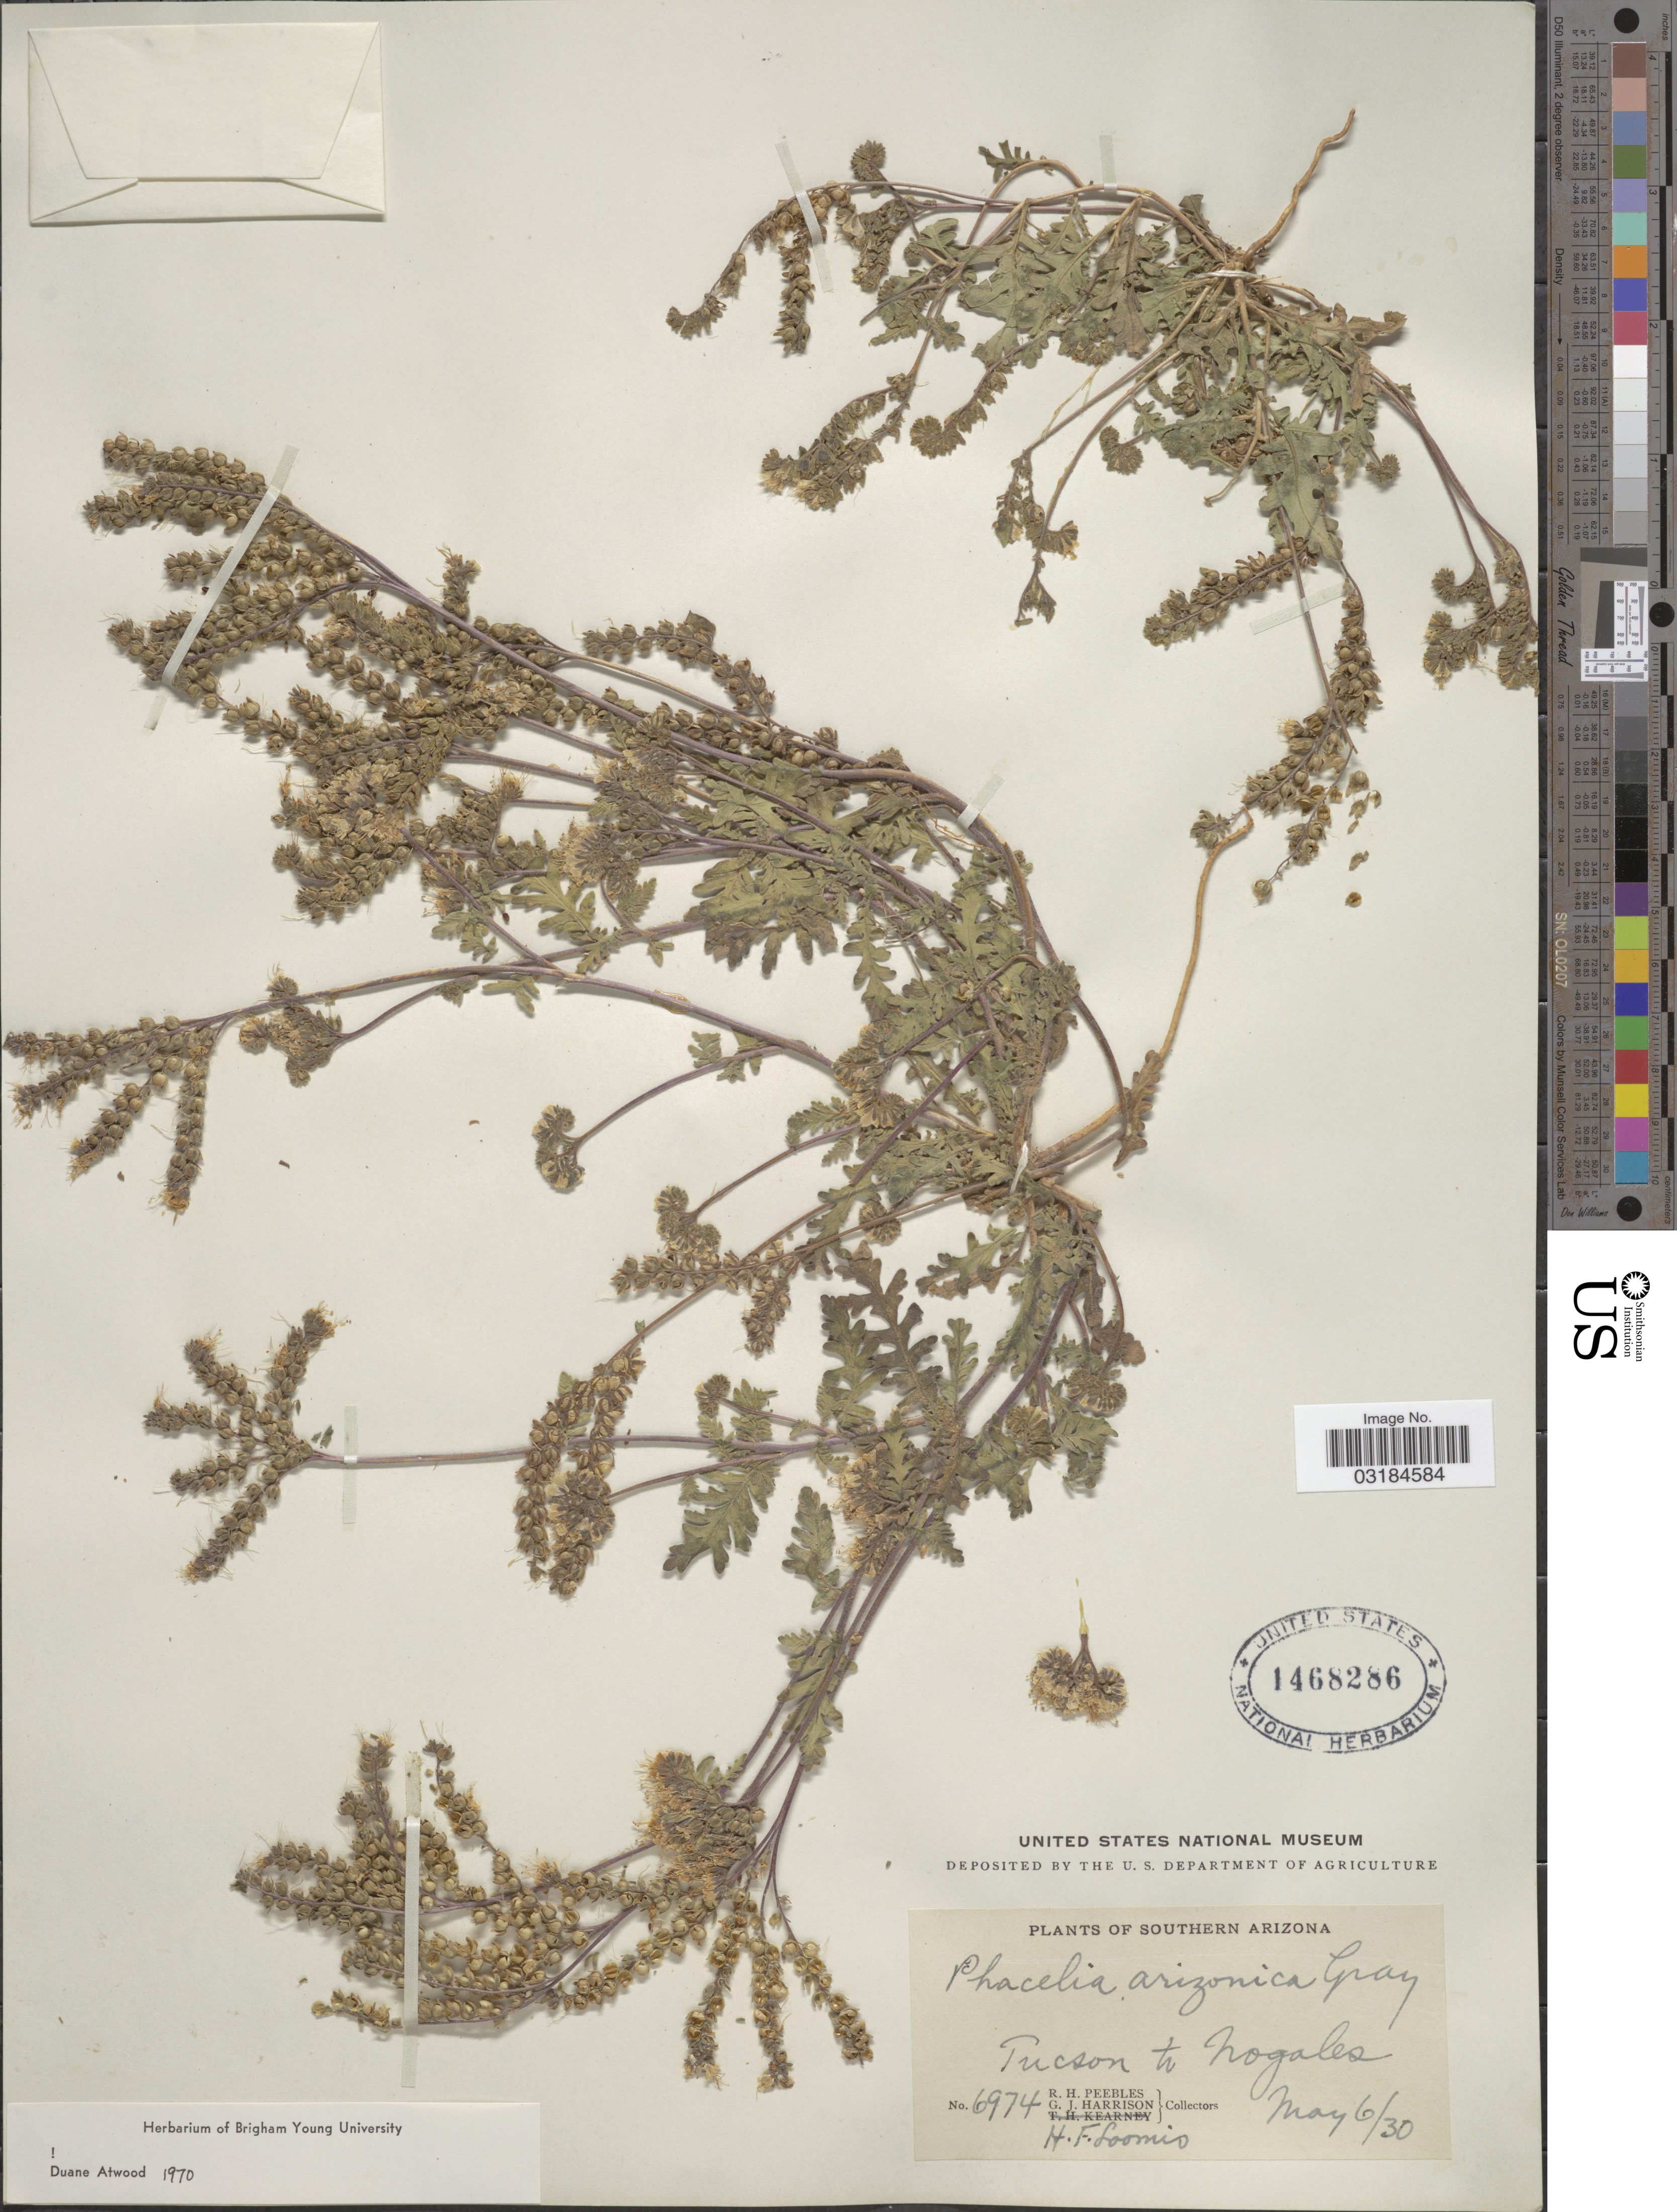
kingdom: Plantae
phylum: Tracheophyta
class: Magnoliopsida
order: Boraginales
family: Hydrophyllaceae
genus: Phacelia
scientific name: Phacelia arizonica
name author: A. Gray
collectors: R. H. Peebles, G. J. Harrison & H. F. Loomis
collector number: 6974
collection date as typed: Transcribed d/m/y: 6/5/30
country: United States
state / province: Arizona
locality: Southern Arizona. Tucson to Nogales.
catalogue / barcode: US 1468286